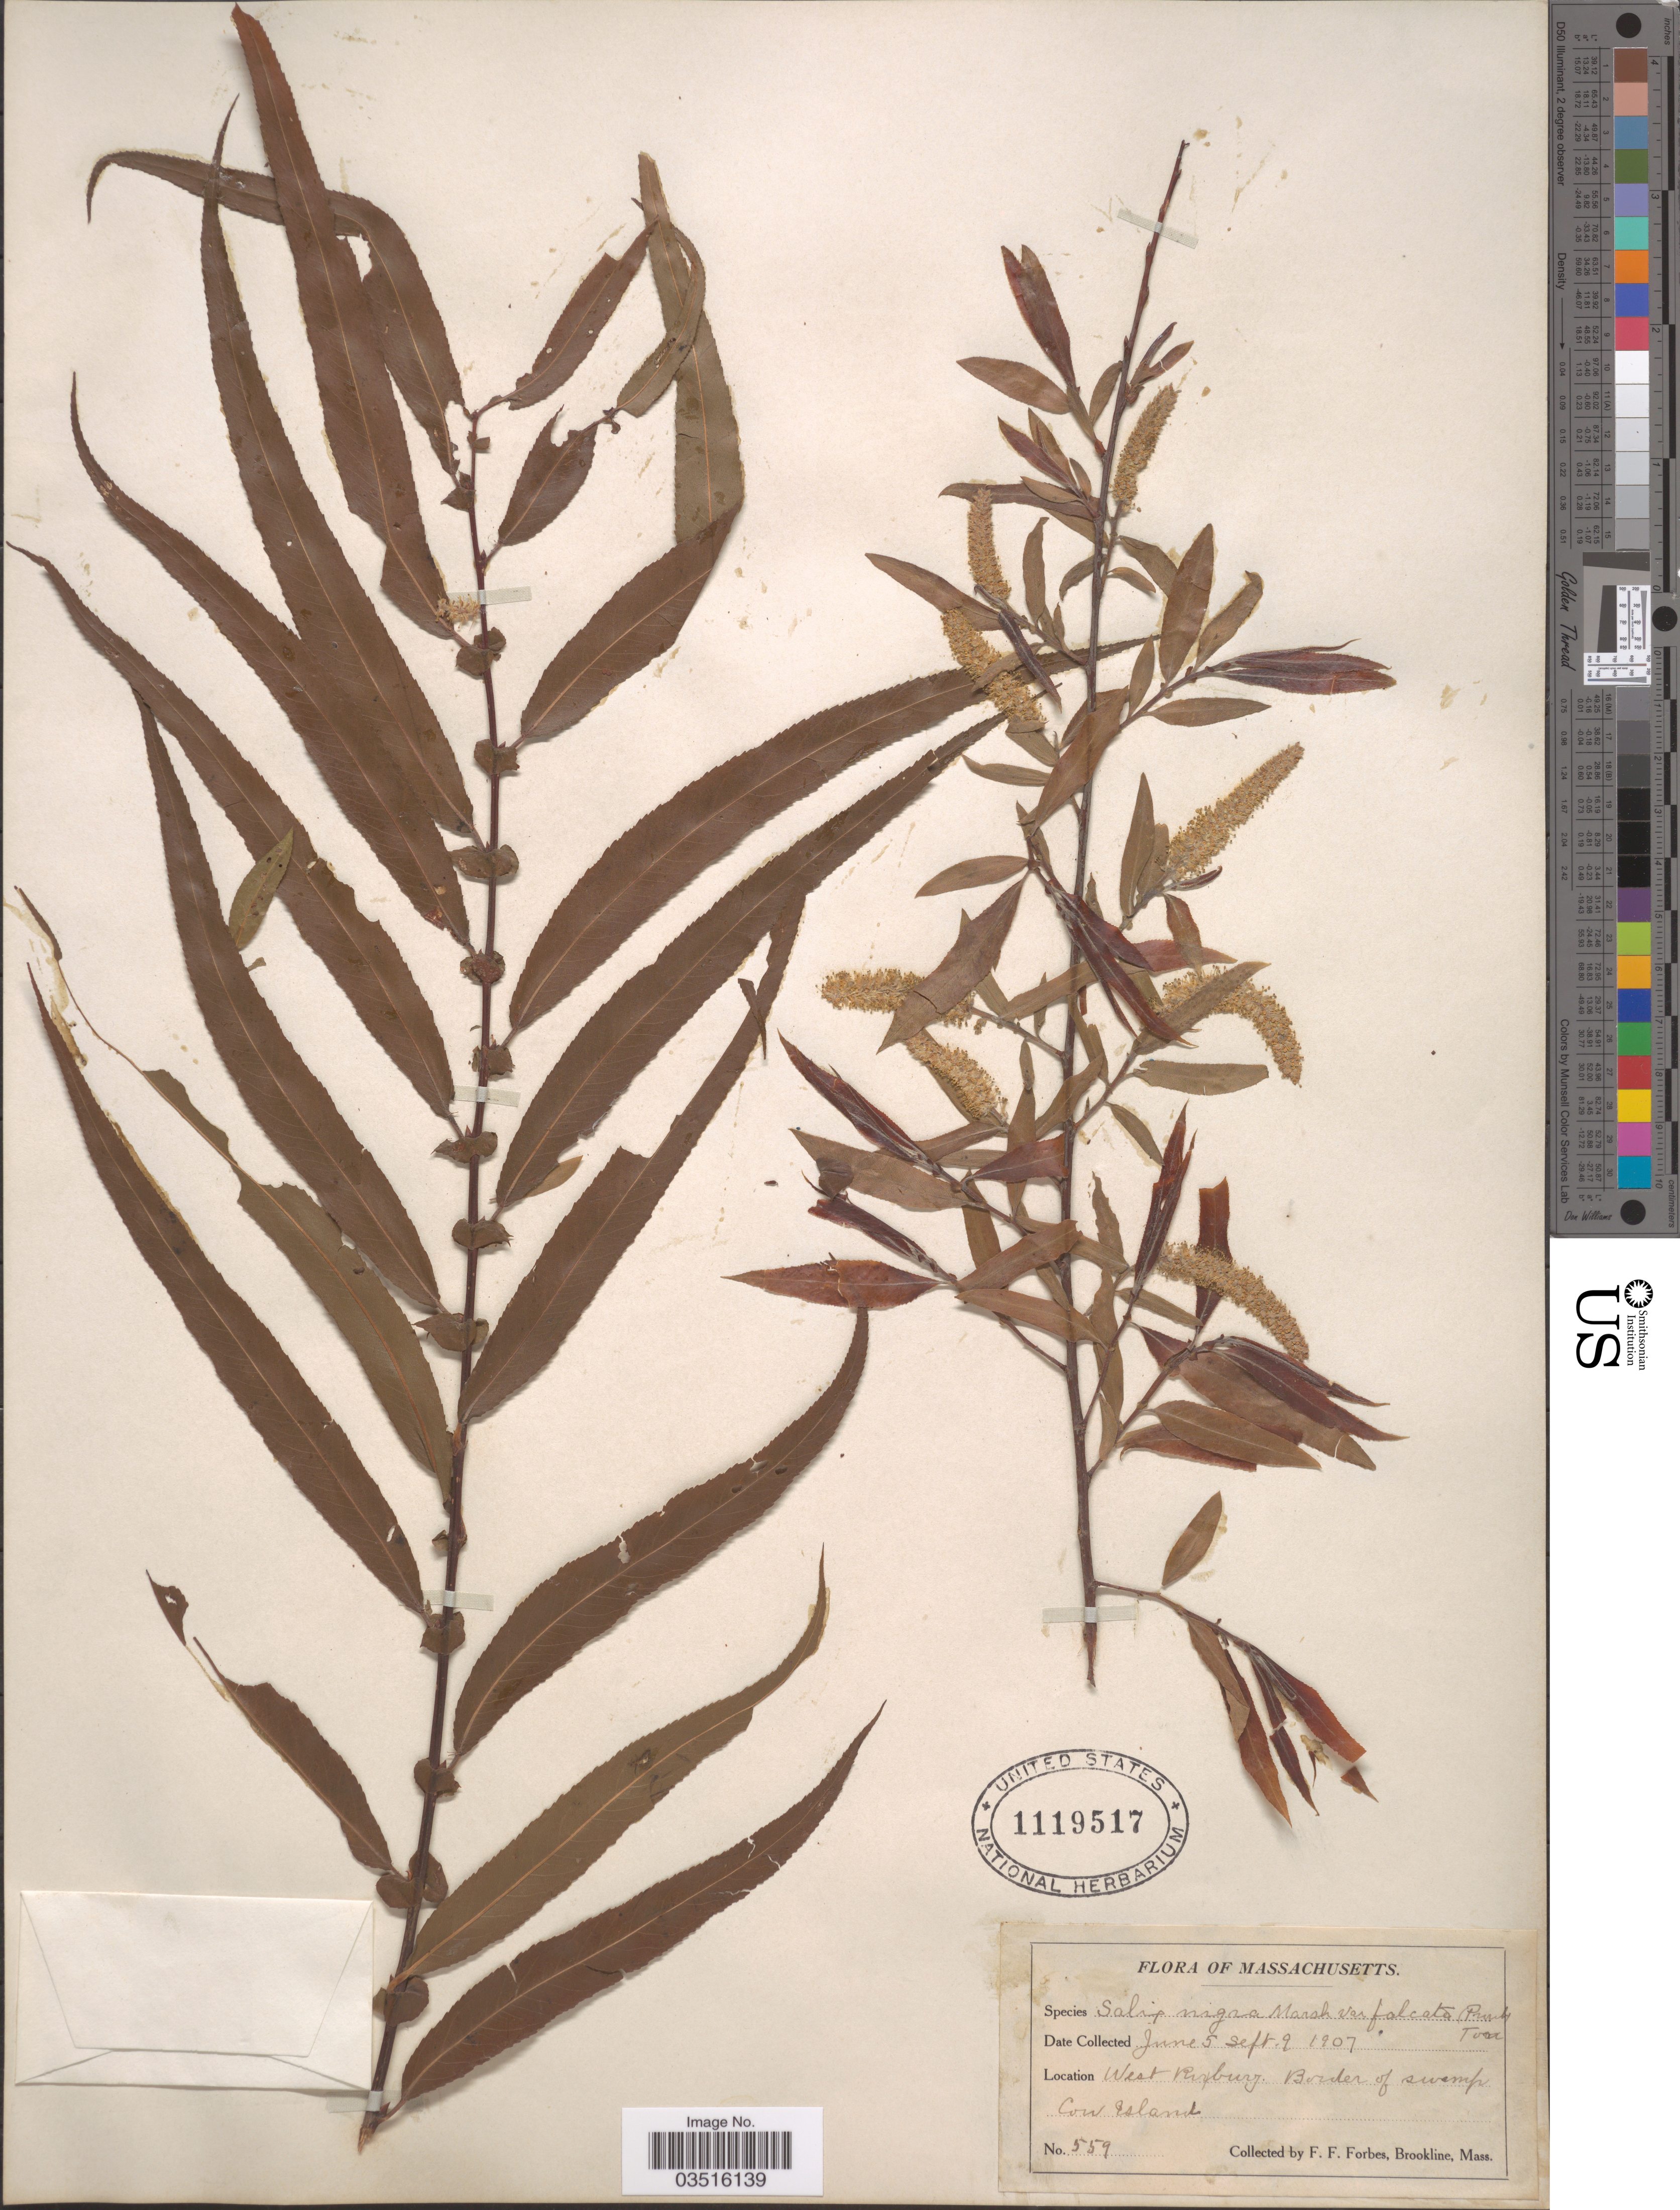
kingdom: Plantae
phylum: Tracheophyta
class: Magnoliopsida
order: Malpighiales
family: Salicaceae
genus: Salix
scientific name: Salix nigra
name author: Marshall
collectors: F. Forbes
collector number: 559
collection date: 1907-06-05/1907-09-09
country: United States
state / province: Massachusetts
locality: West Roxbury. Border of swamp Cow Island.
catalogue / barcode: US 1119517